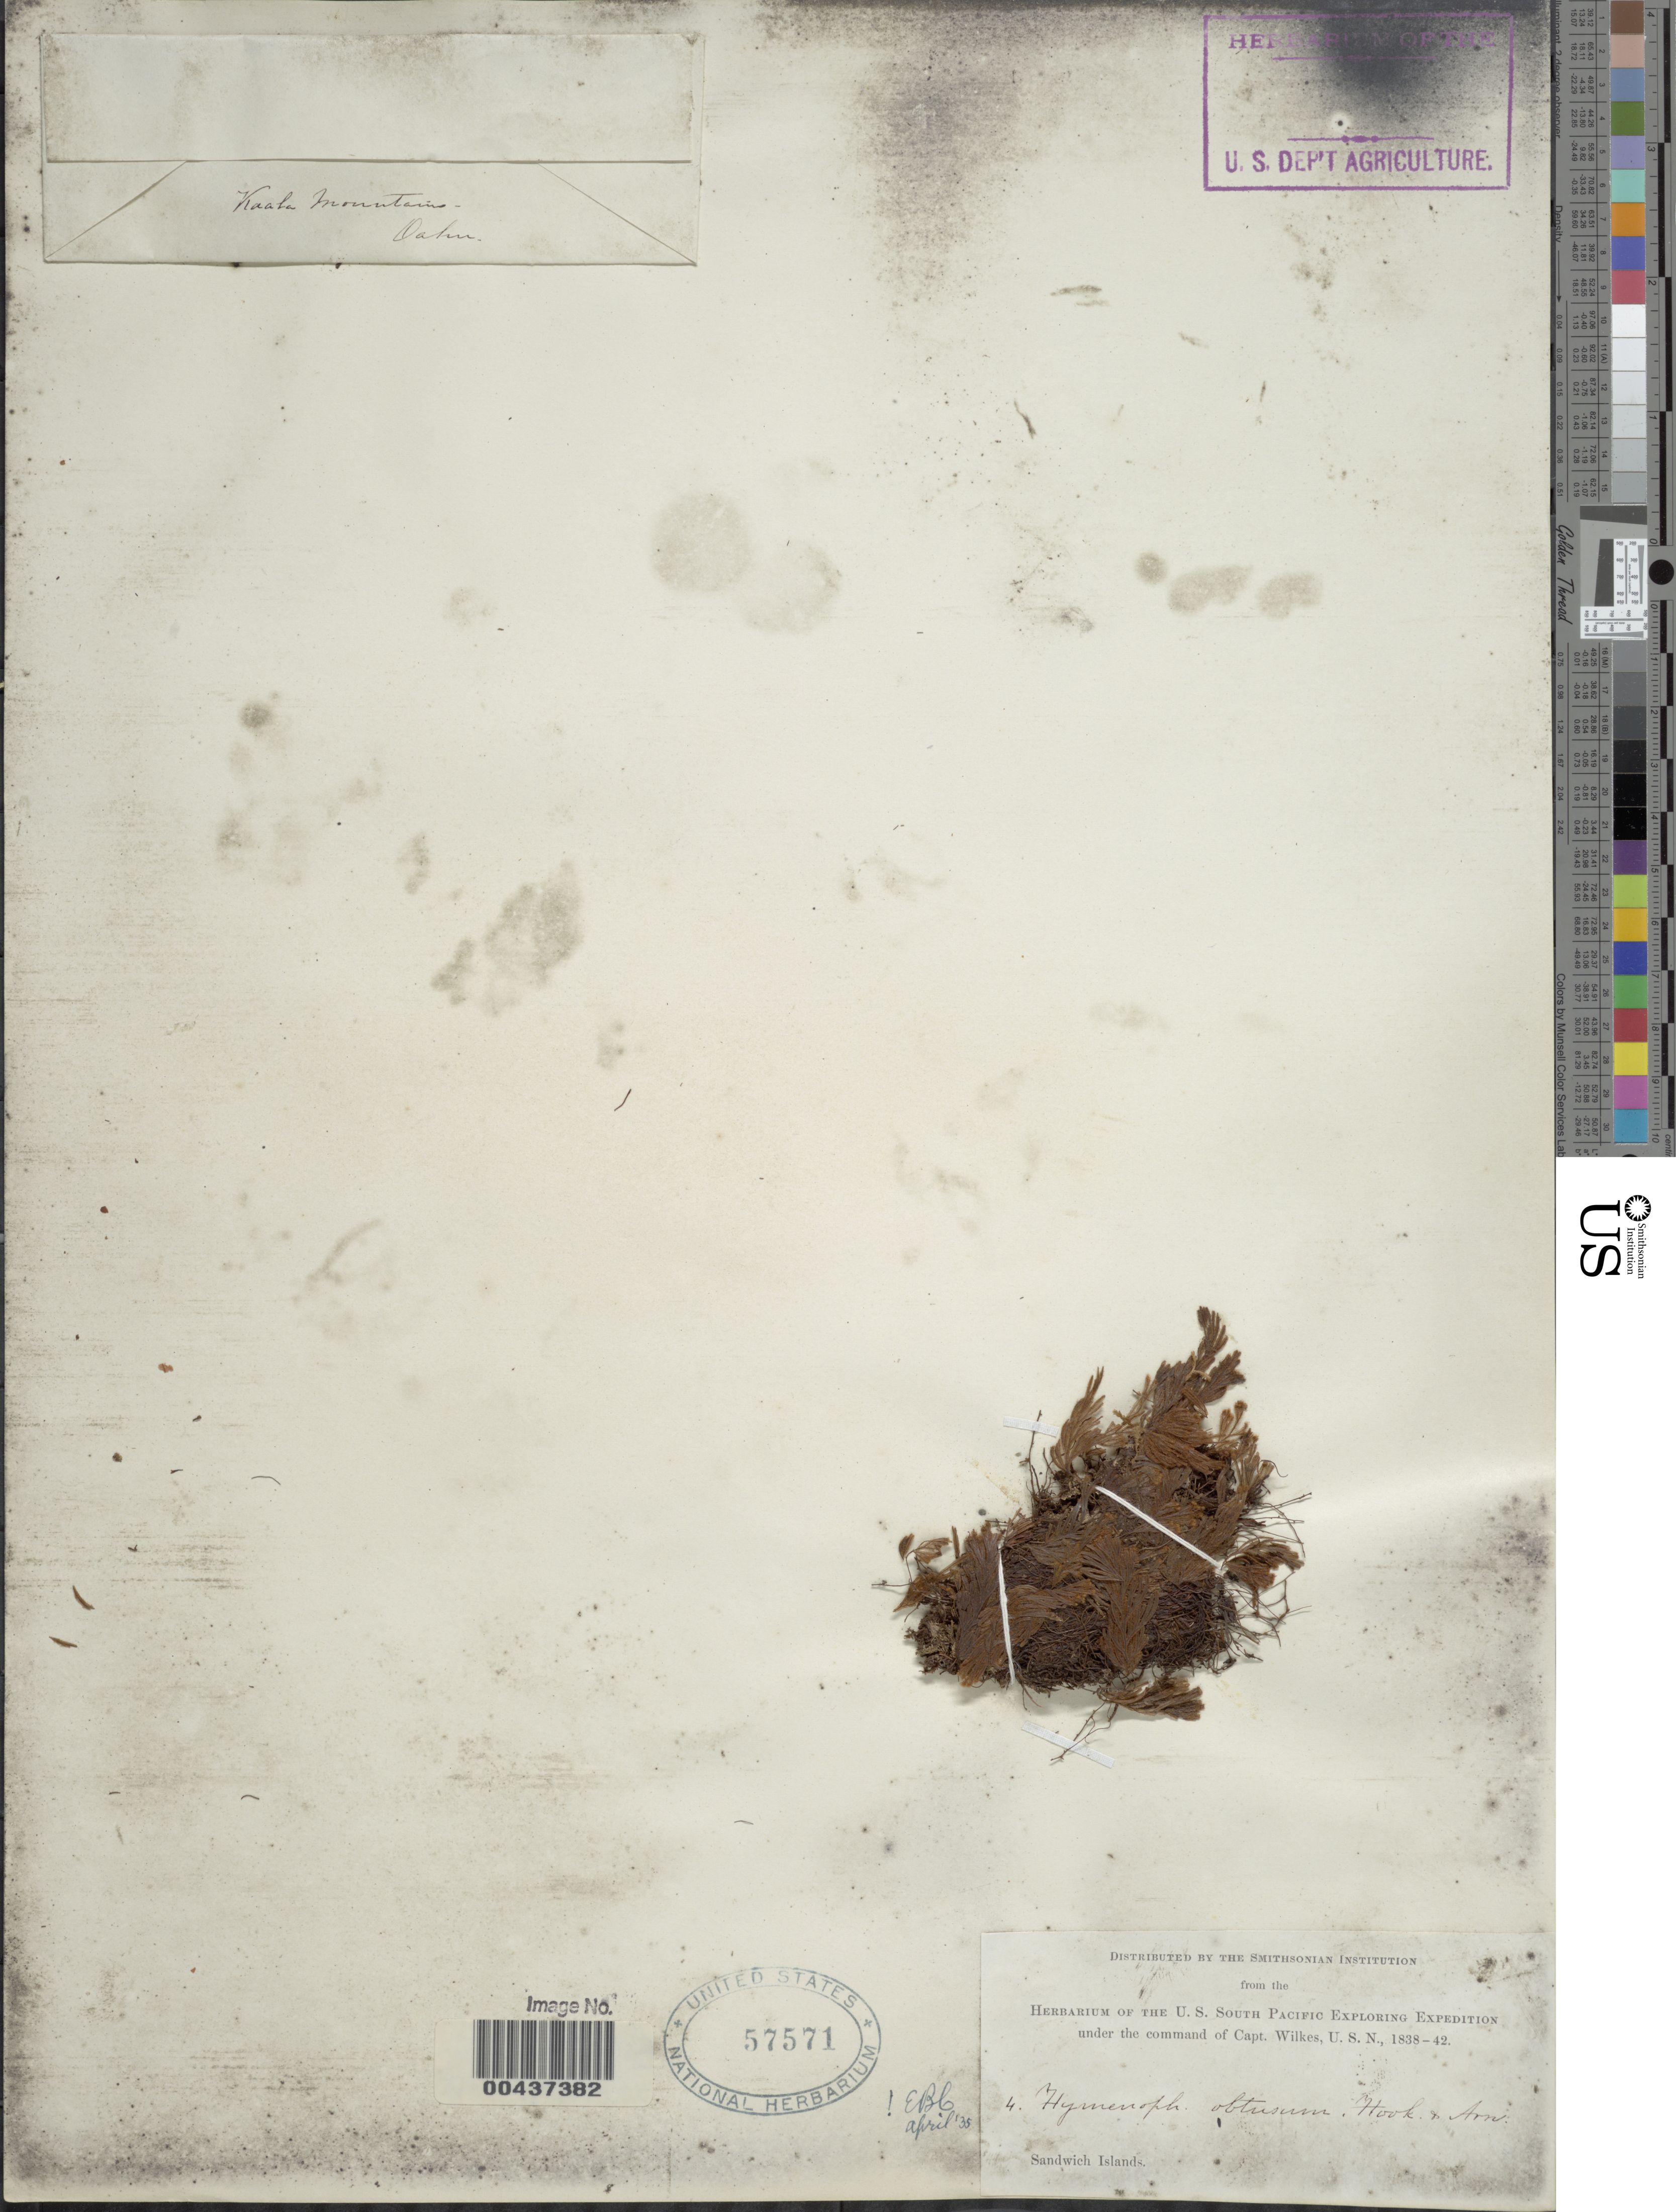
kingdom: Plantae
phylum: Tracheophyta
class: Polypodiopsida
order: Hymenophyllales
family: Hymenophyllaceae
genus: Hymenophyllum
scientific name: Hymenophyllum obtusum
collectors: Wilkes Explor. Exped.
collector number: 4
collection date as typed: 1838 to -- --- 1842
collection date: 1838/1842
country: United States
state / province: Hawaii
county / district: Honolulu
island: Oahu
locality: Sandwich Islands, Kaala Mountains, Oahu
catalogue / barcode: US 57571